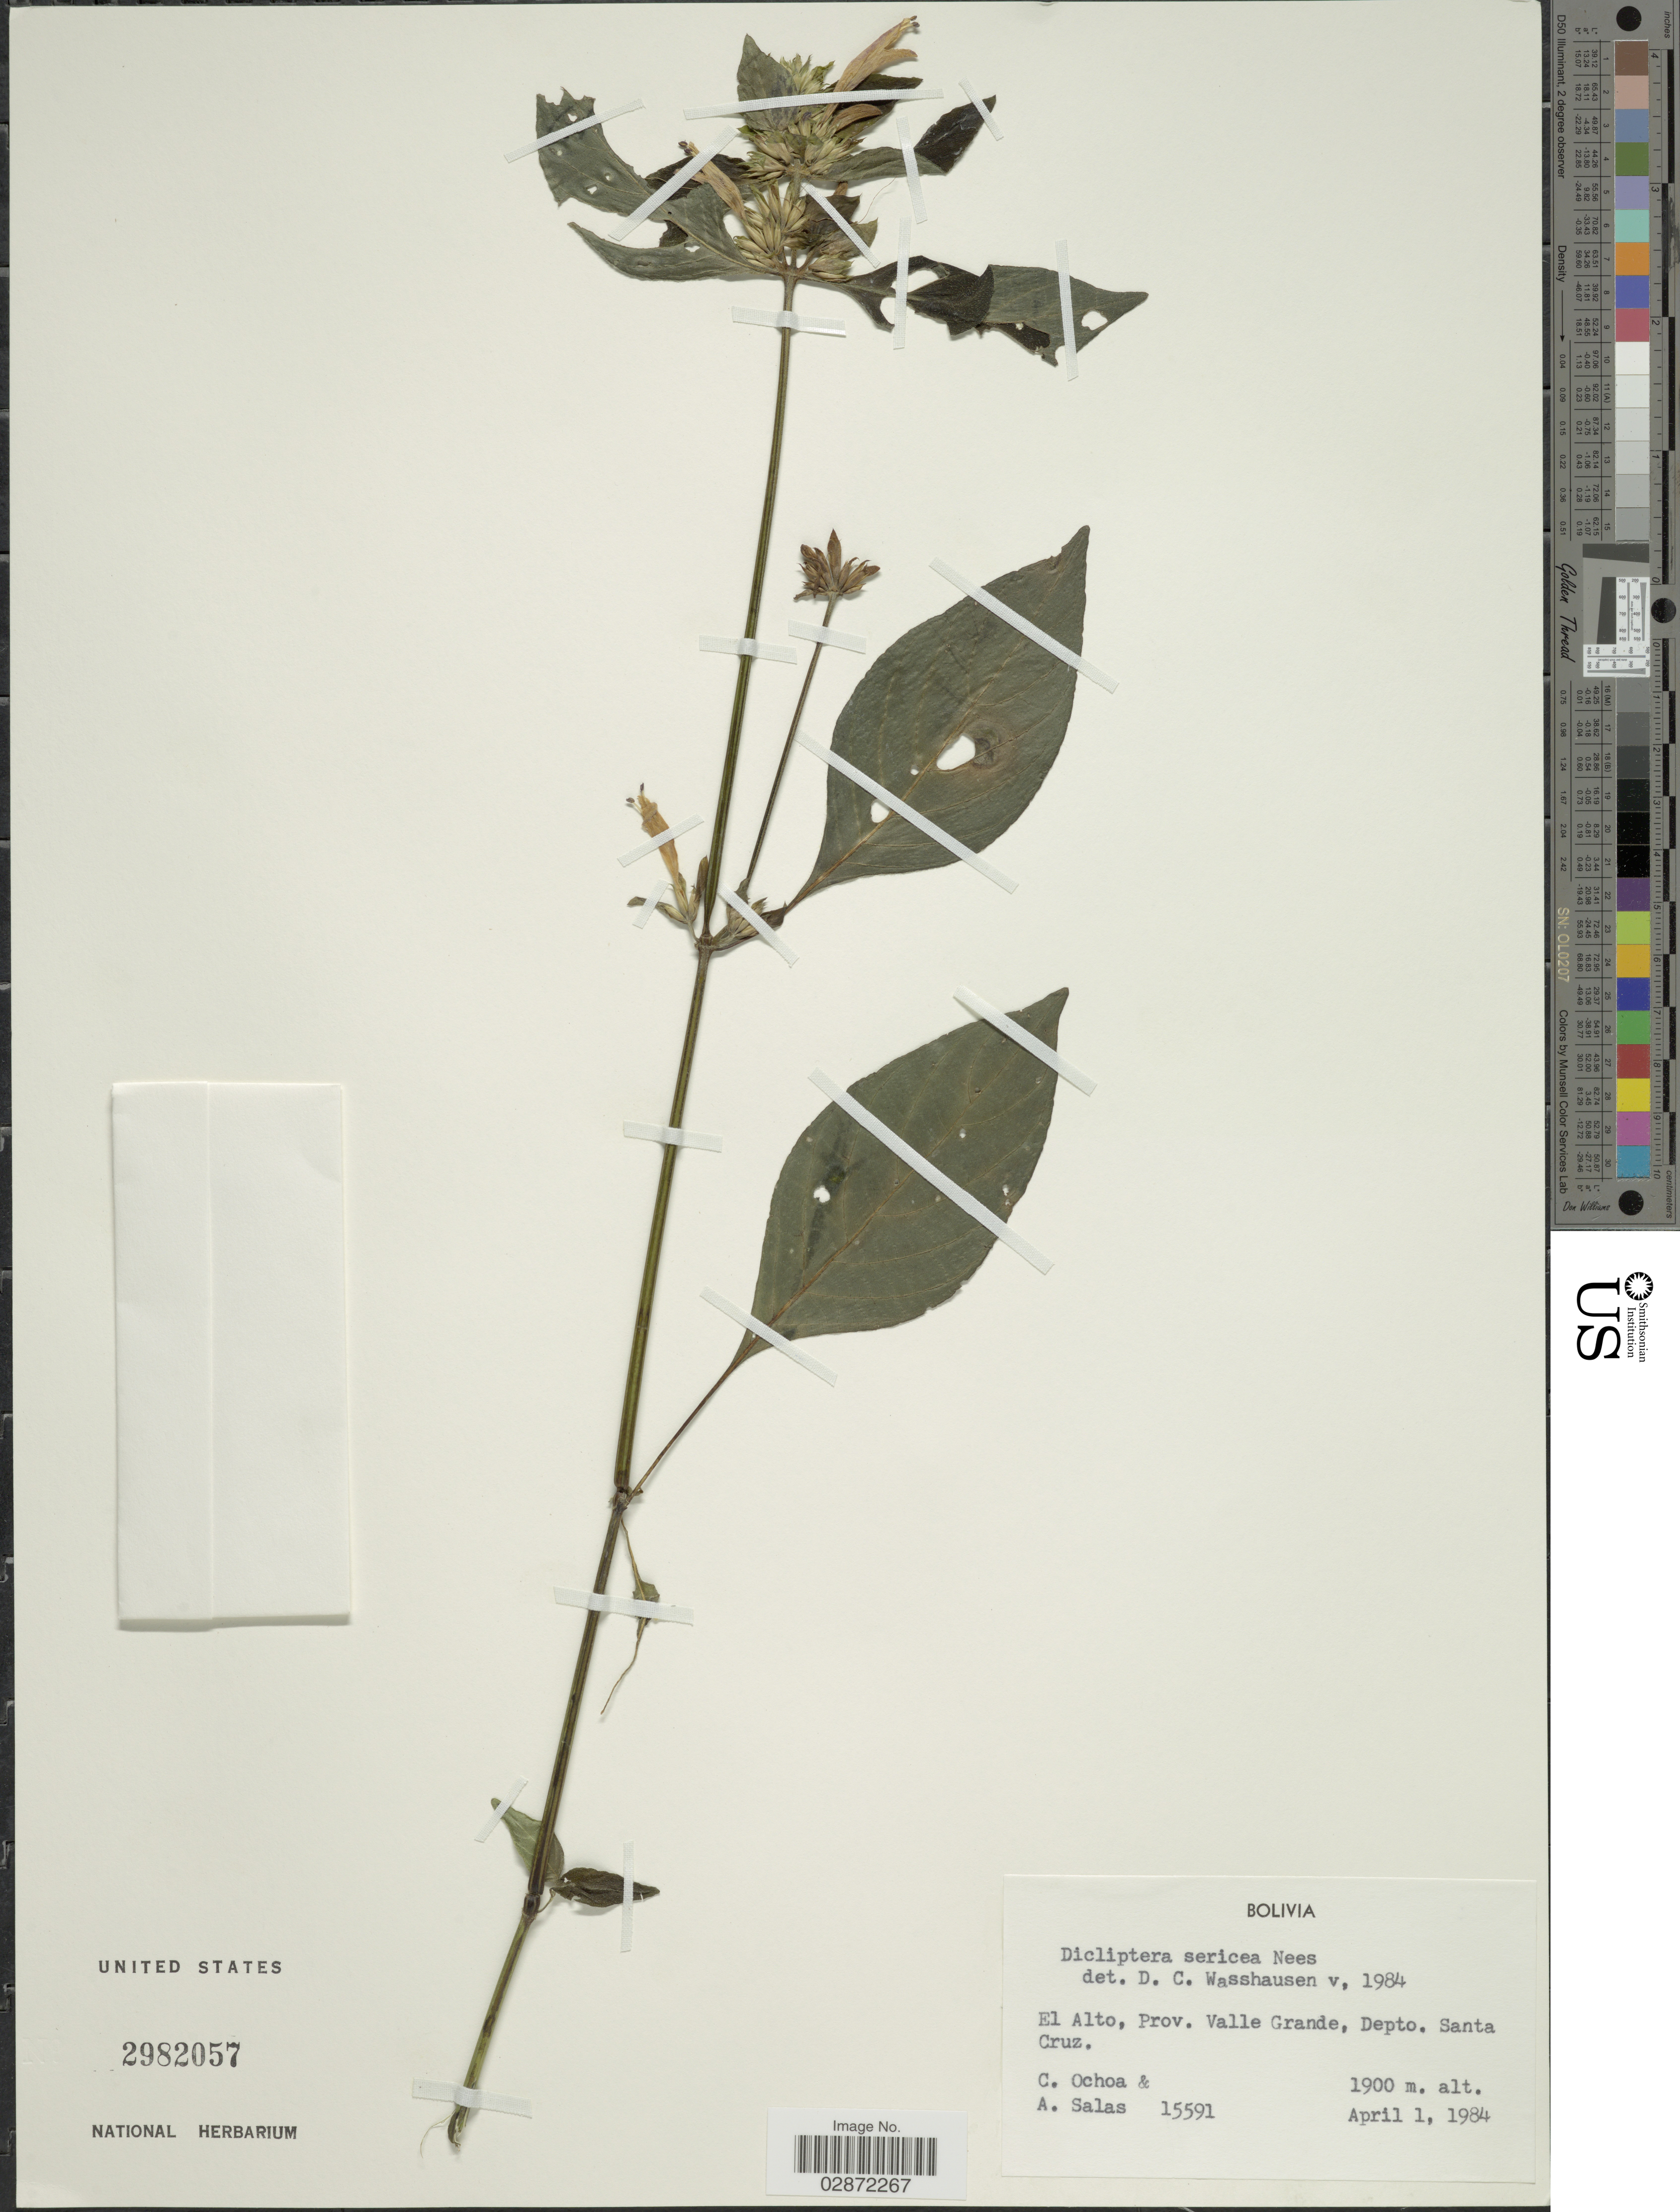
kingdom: Plantae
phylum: Tracheophyta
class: Magnoliopsida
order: Lamiales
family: Acanthaceae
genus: Dicliptera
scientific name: Dicliptera squarrosa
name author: Nees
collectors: C. Ochoa & A. Salas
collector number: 15591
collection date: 1984-04-01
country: Bolivia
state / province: Santa Cruz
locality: El Alto, Prov. Valle Grande, Depto. Santa Cruz.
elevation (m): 1900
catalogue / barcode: US 2982057